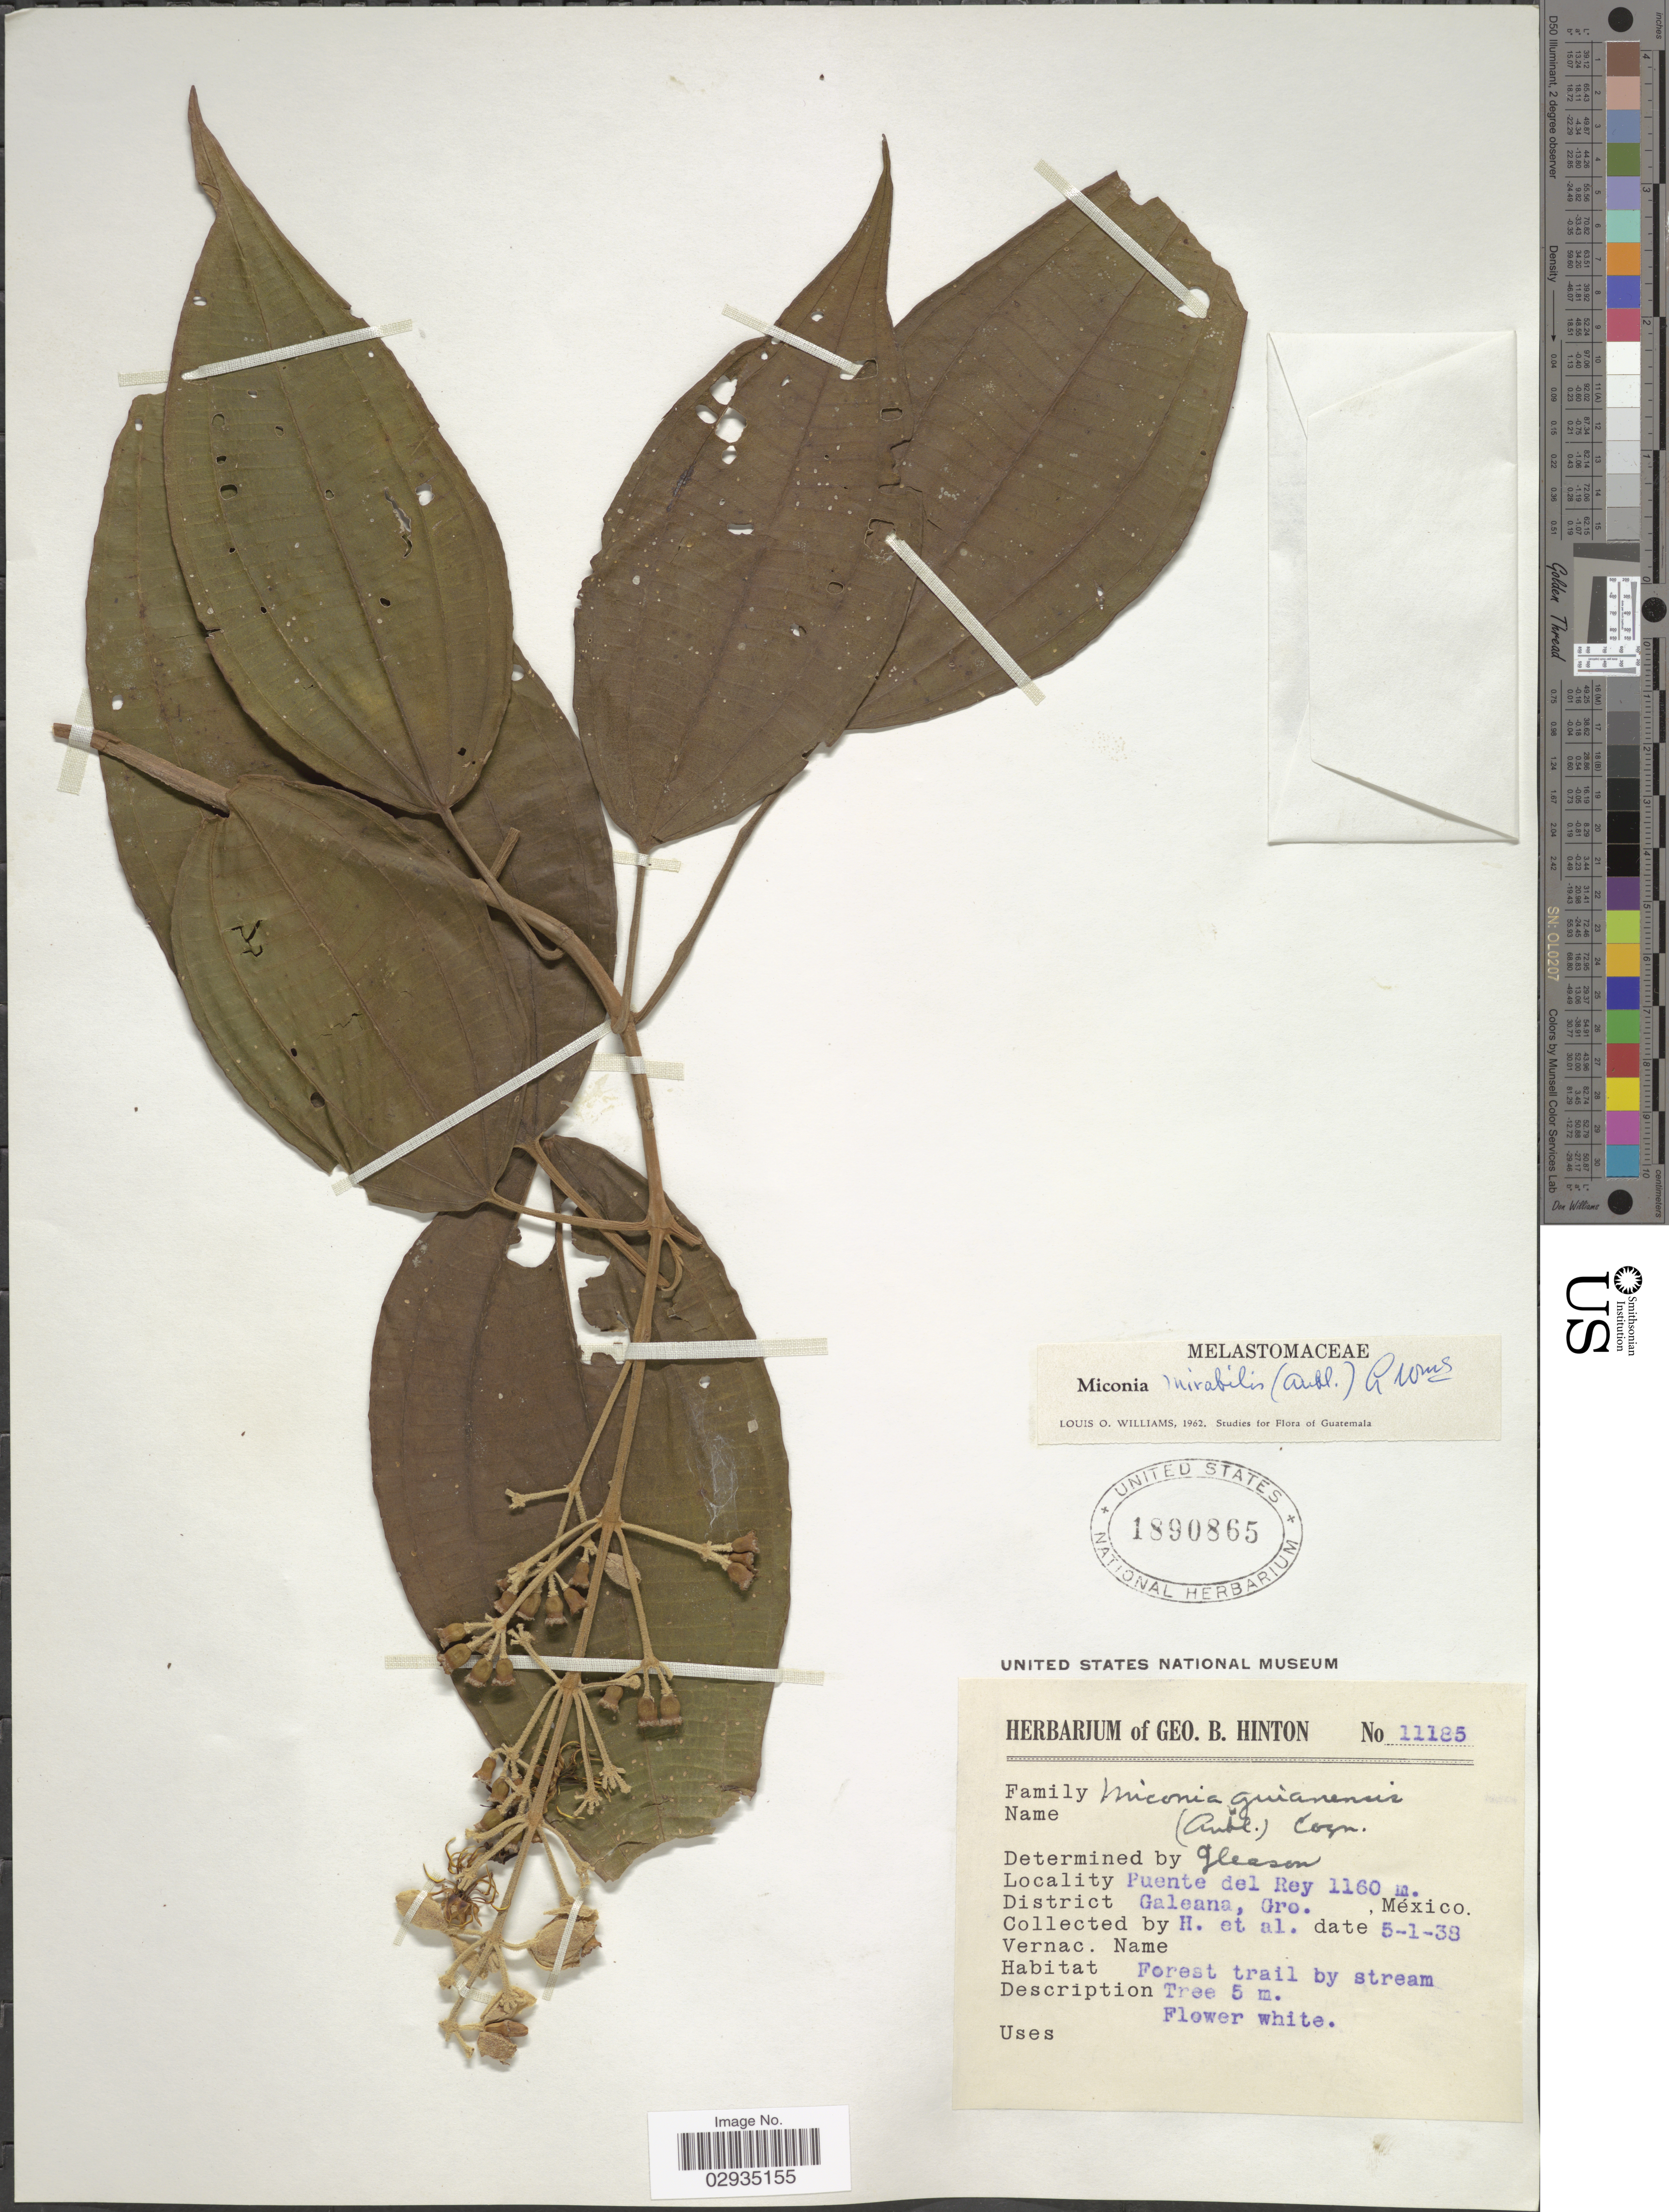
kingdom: Plantae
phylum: Tracheophyta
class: Magnoliopsida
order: Myrtales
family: Melastomataceae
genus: Miconia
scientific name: Miconia mirabilis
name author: (Aubl.) L.O. Williams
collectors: G. B. Hinton & et al.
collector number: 11185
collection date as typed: Transcribed d/m/y: 5/1/38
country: Mexico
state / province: Guerrero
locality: Puente del Rey.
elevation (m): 1160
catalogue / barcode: US 1890865